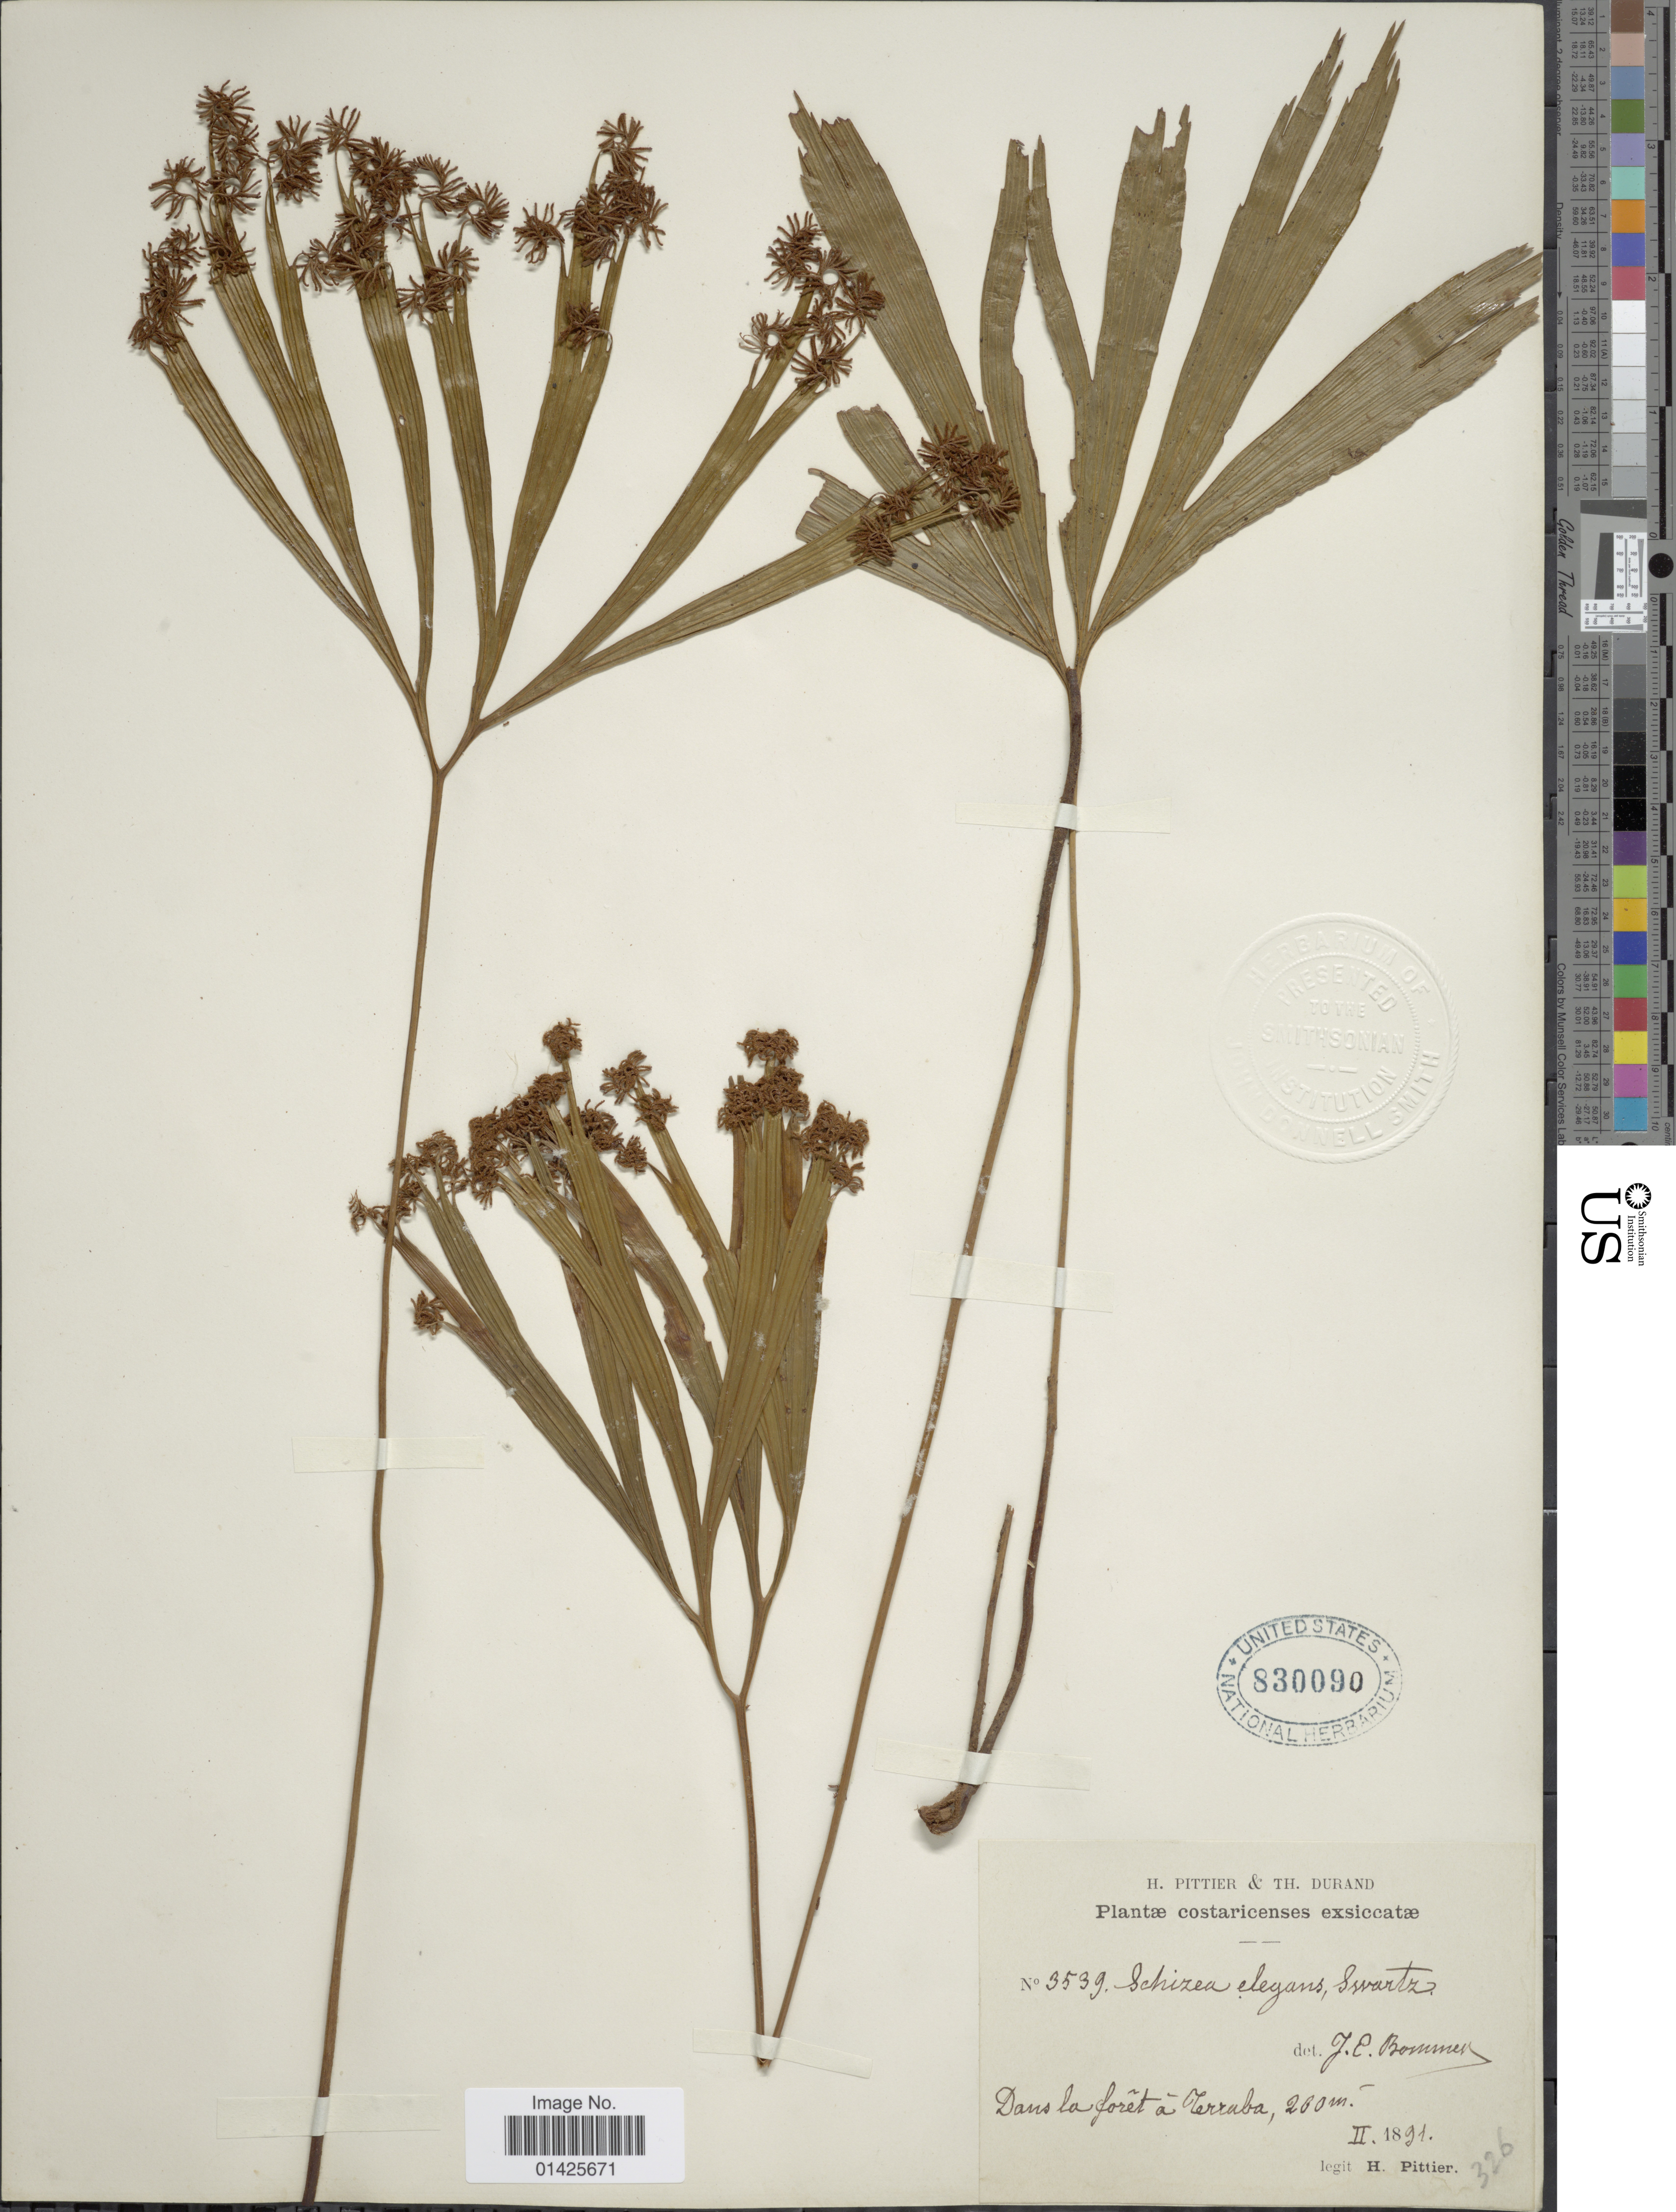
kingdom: Plantae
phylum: Tracheophyta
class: Polypodiopsida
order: Schizaeales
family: Schizaeaceae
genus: Schizaea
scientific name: Schizaea elegans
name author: (Vahl) Sw.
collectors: H. F. Pittier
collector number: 3539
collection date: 1891-02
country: Costa Rica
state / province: Puntarenas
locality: Dans la forêt a Terraba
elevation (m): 260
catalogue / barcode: US 830090